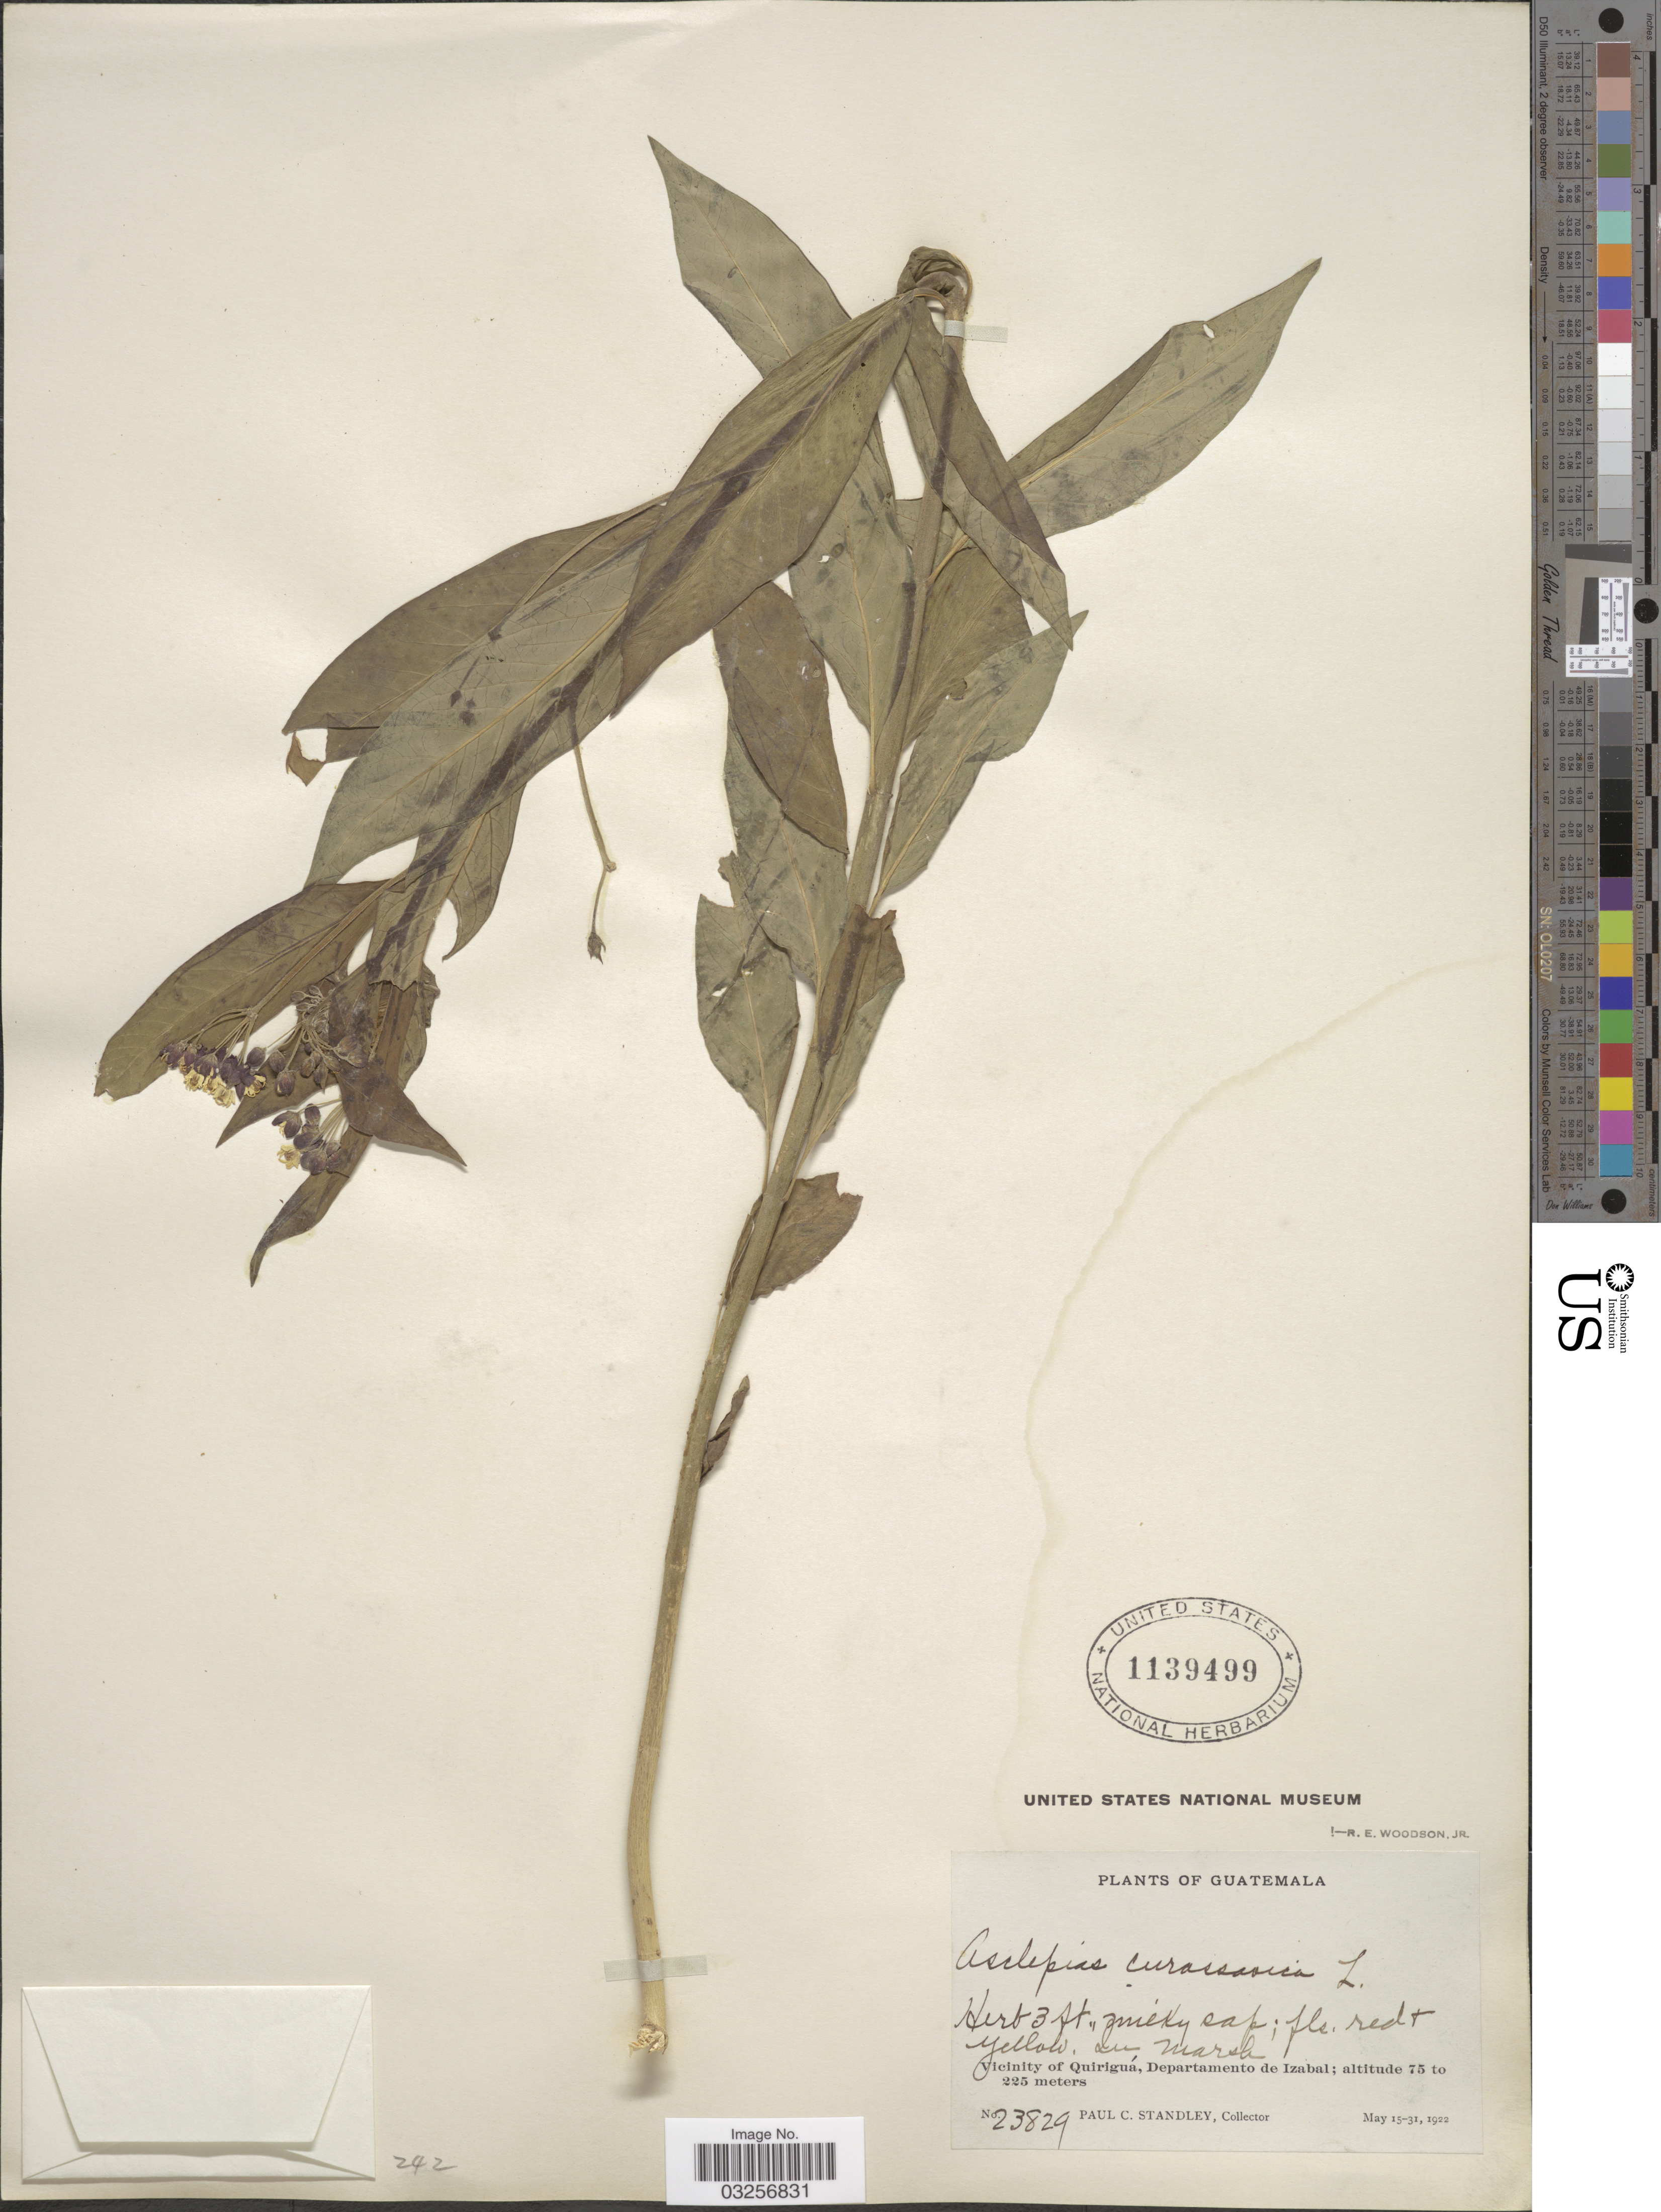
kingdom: Plantae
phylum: Tracheophyta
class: Magnoliopsida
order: Gentianales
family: Apocynaceae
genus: Asclepias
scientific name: Asclepias curassavica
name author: L.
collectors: P. C. Standley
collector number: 23829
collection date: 1922-05-15/1922-05-31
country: Guatemala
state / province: Izabal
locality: Vicinity of Quiriguá, Departamento de Izabal.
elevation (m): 75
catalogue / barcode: US 1139499